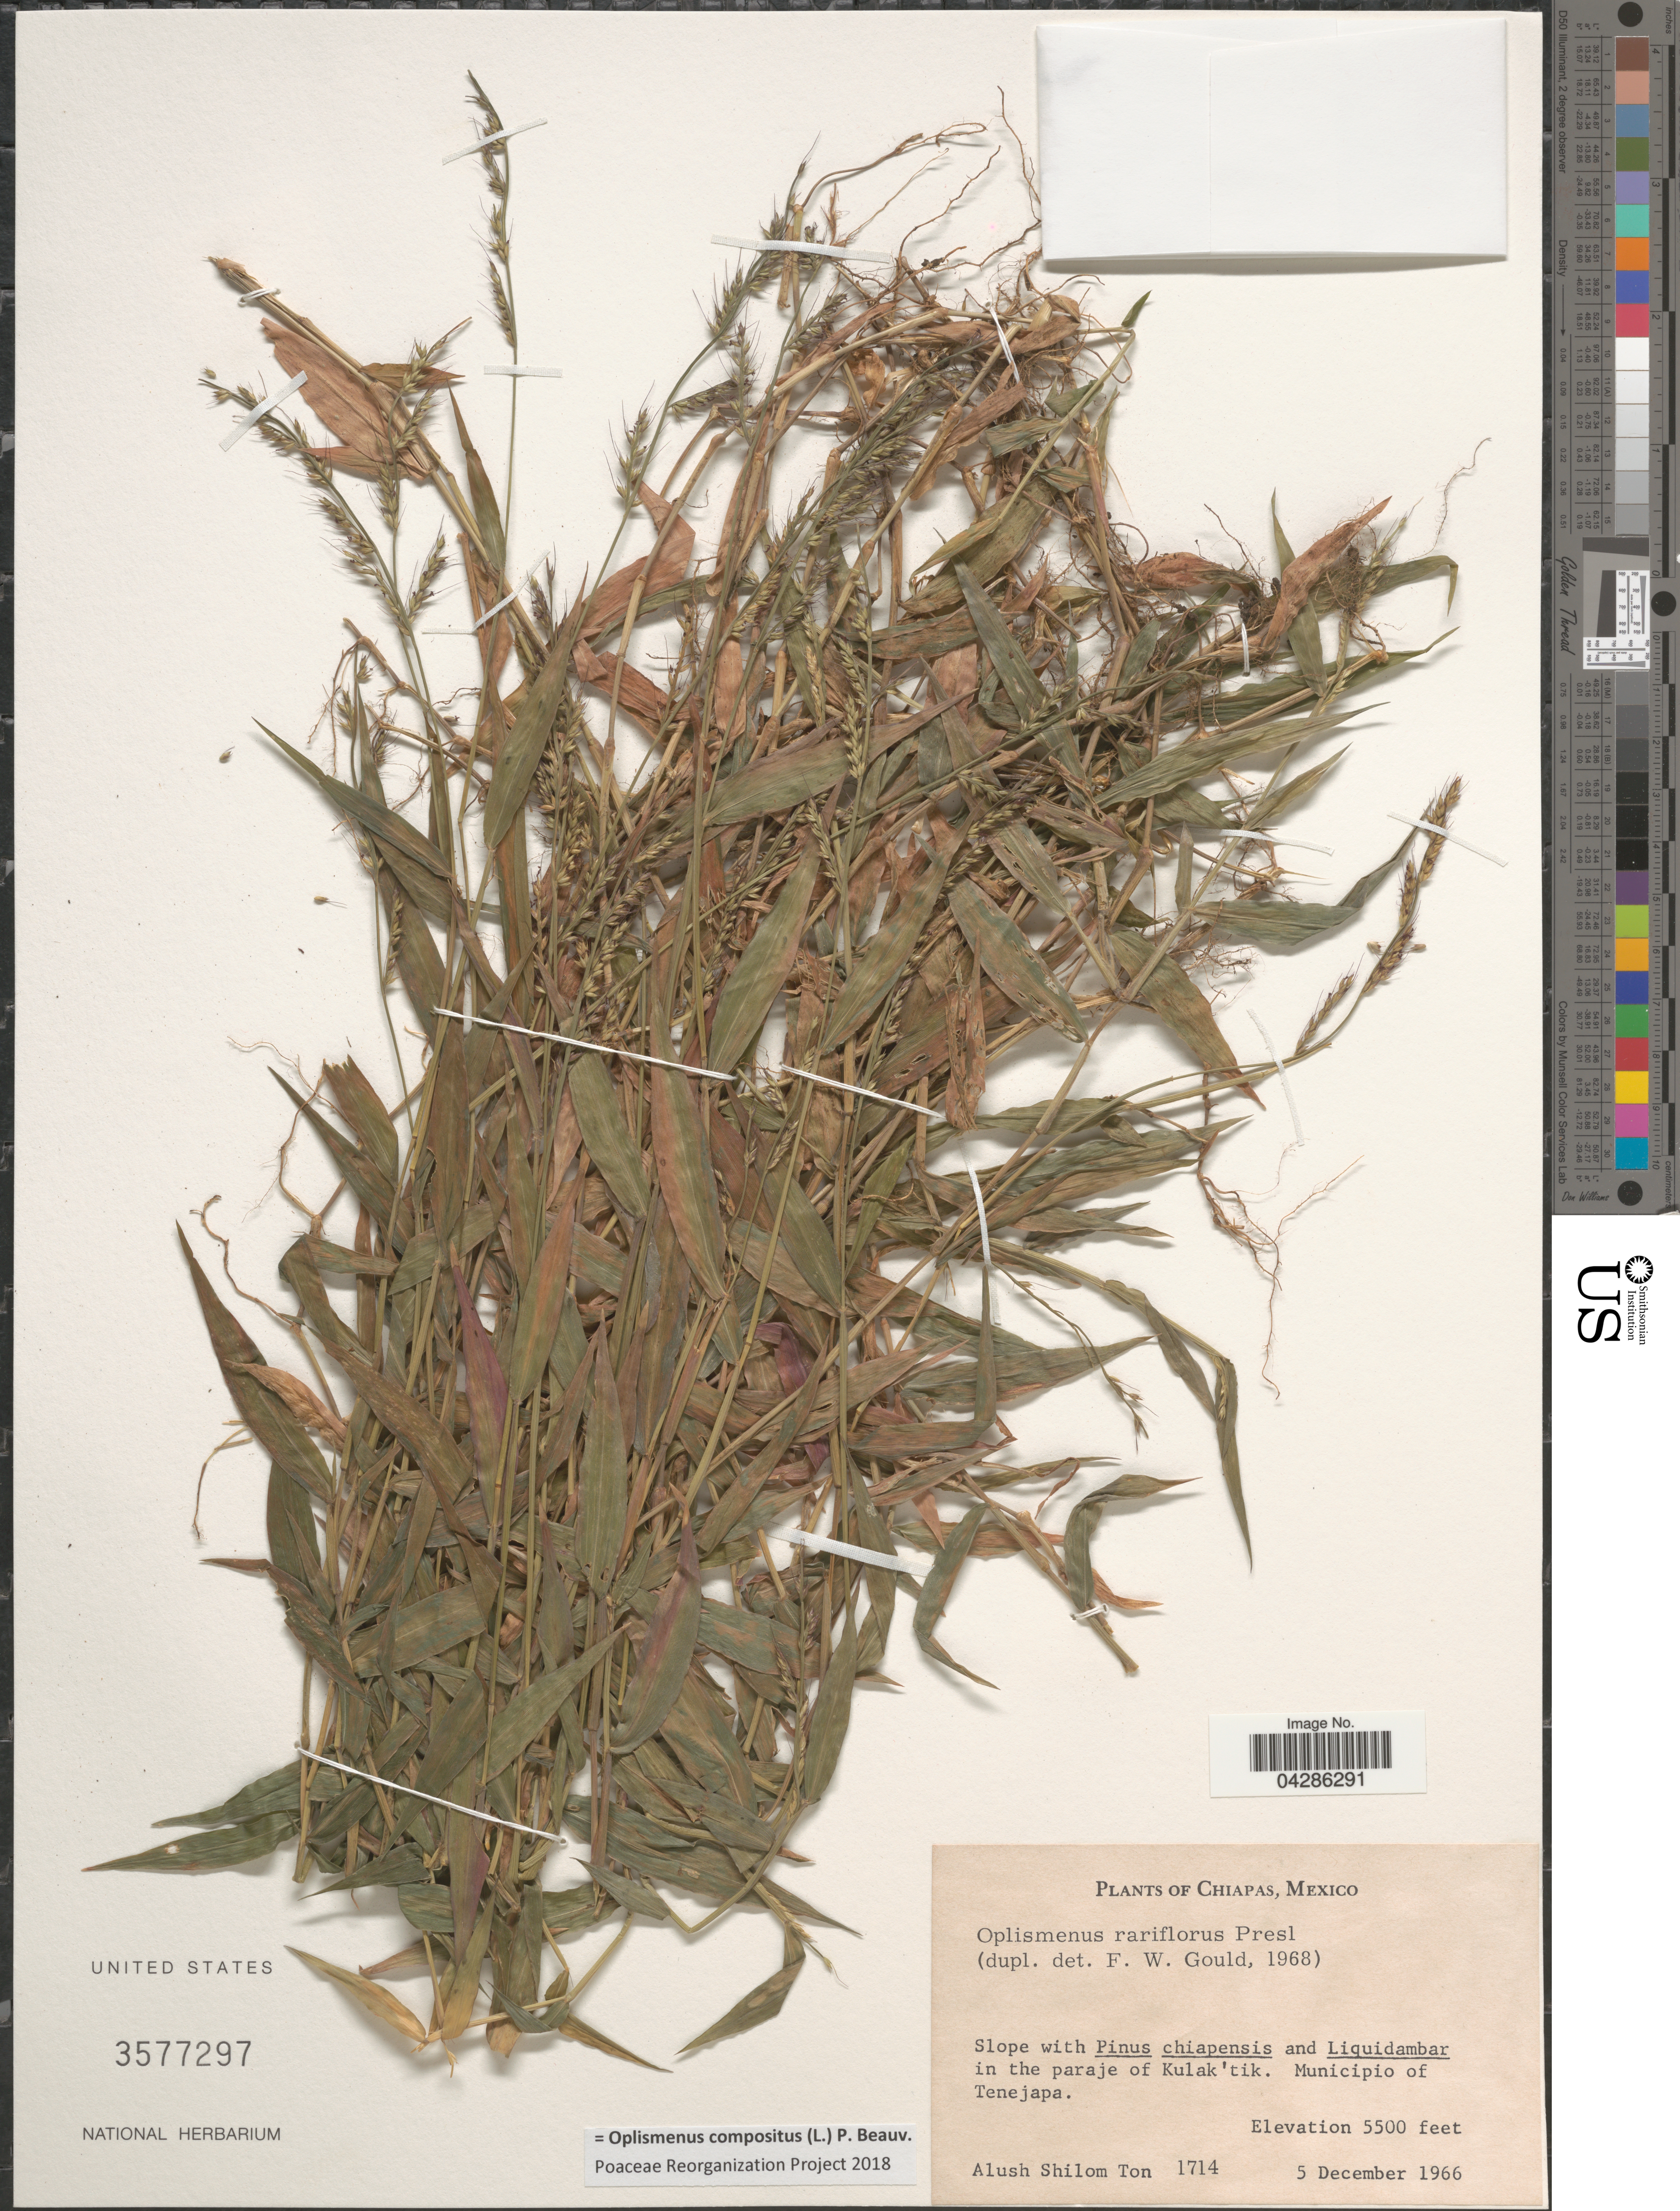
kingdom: Plantae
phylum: Tracheophyta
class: Liliopsida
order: Poales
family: Poaceae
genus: Oplismenus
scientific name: Oplismenus compositus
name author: (L.) P. Beauv.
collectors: A. S. Ton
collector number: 1714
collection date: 1966-12-05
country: Mexico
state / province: Chiapas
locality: In the paraje of Kulak'tik. Municipio of Tenejapa.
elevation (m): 1676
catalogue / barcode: US 3577297